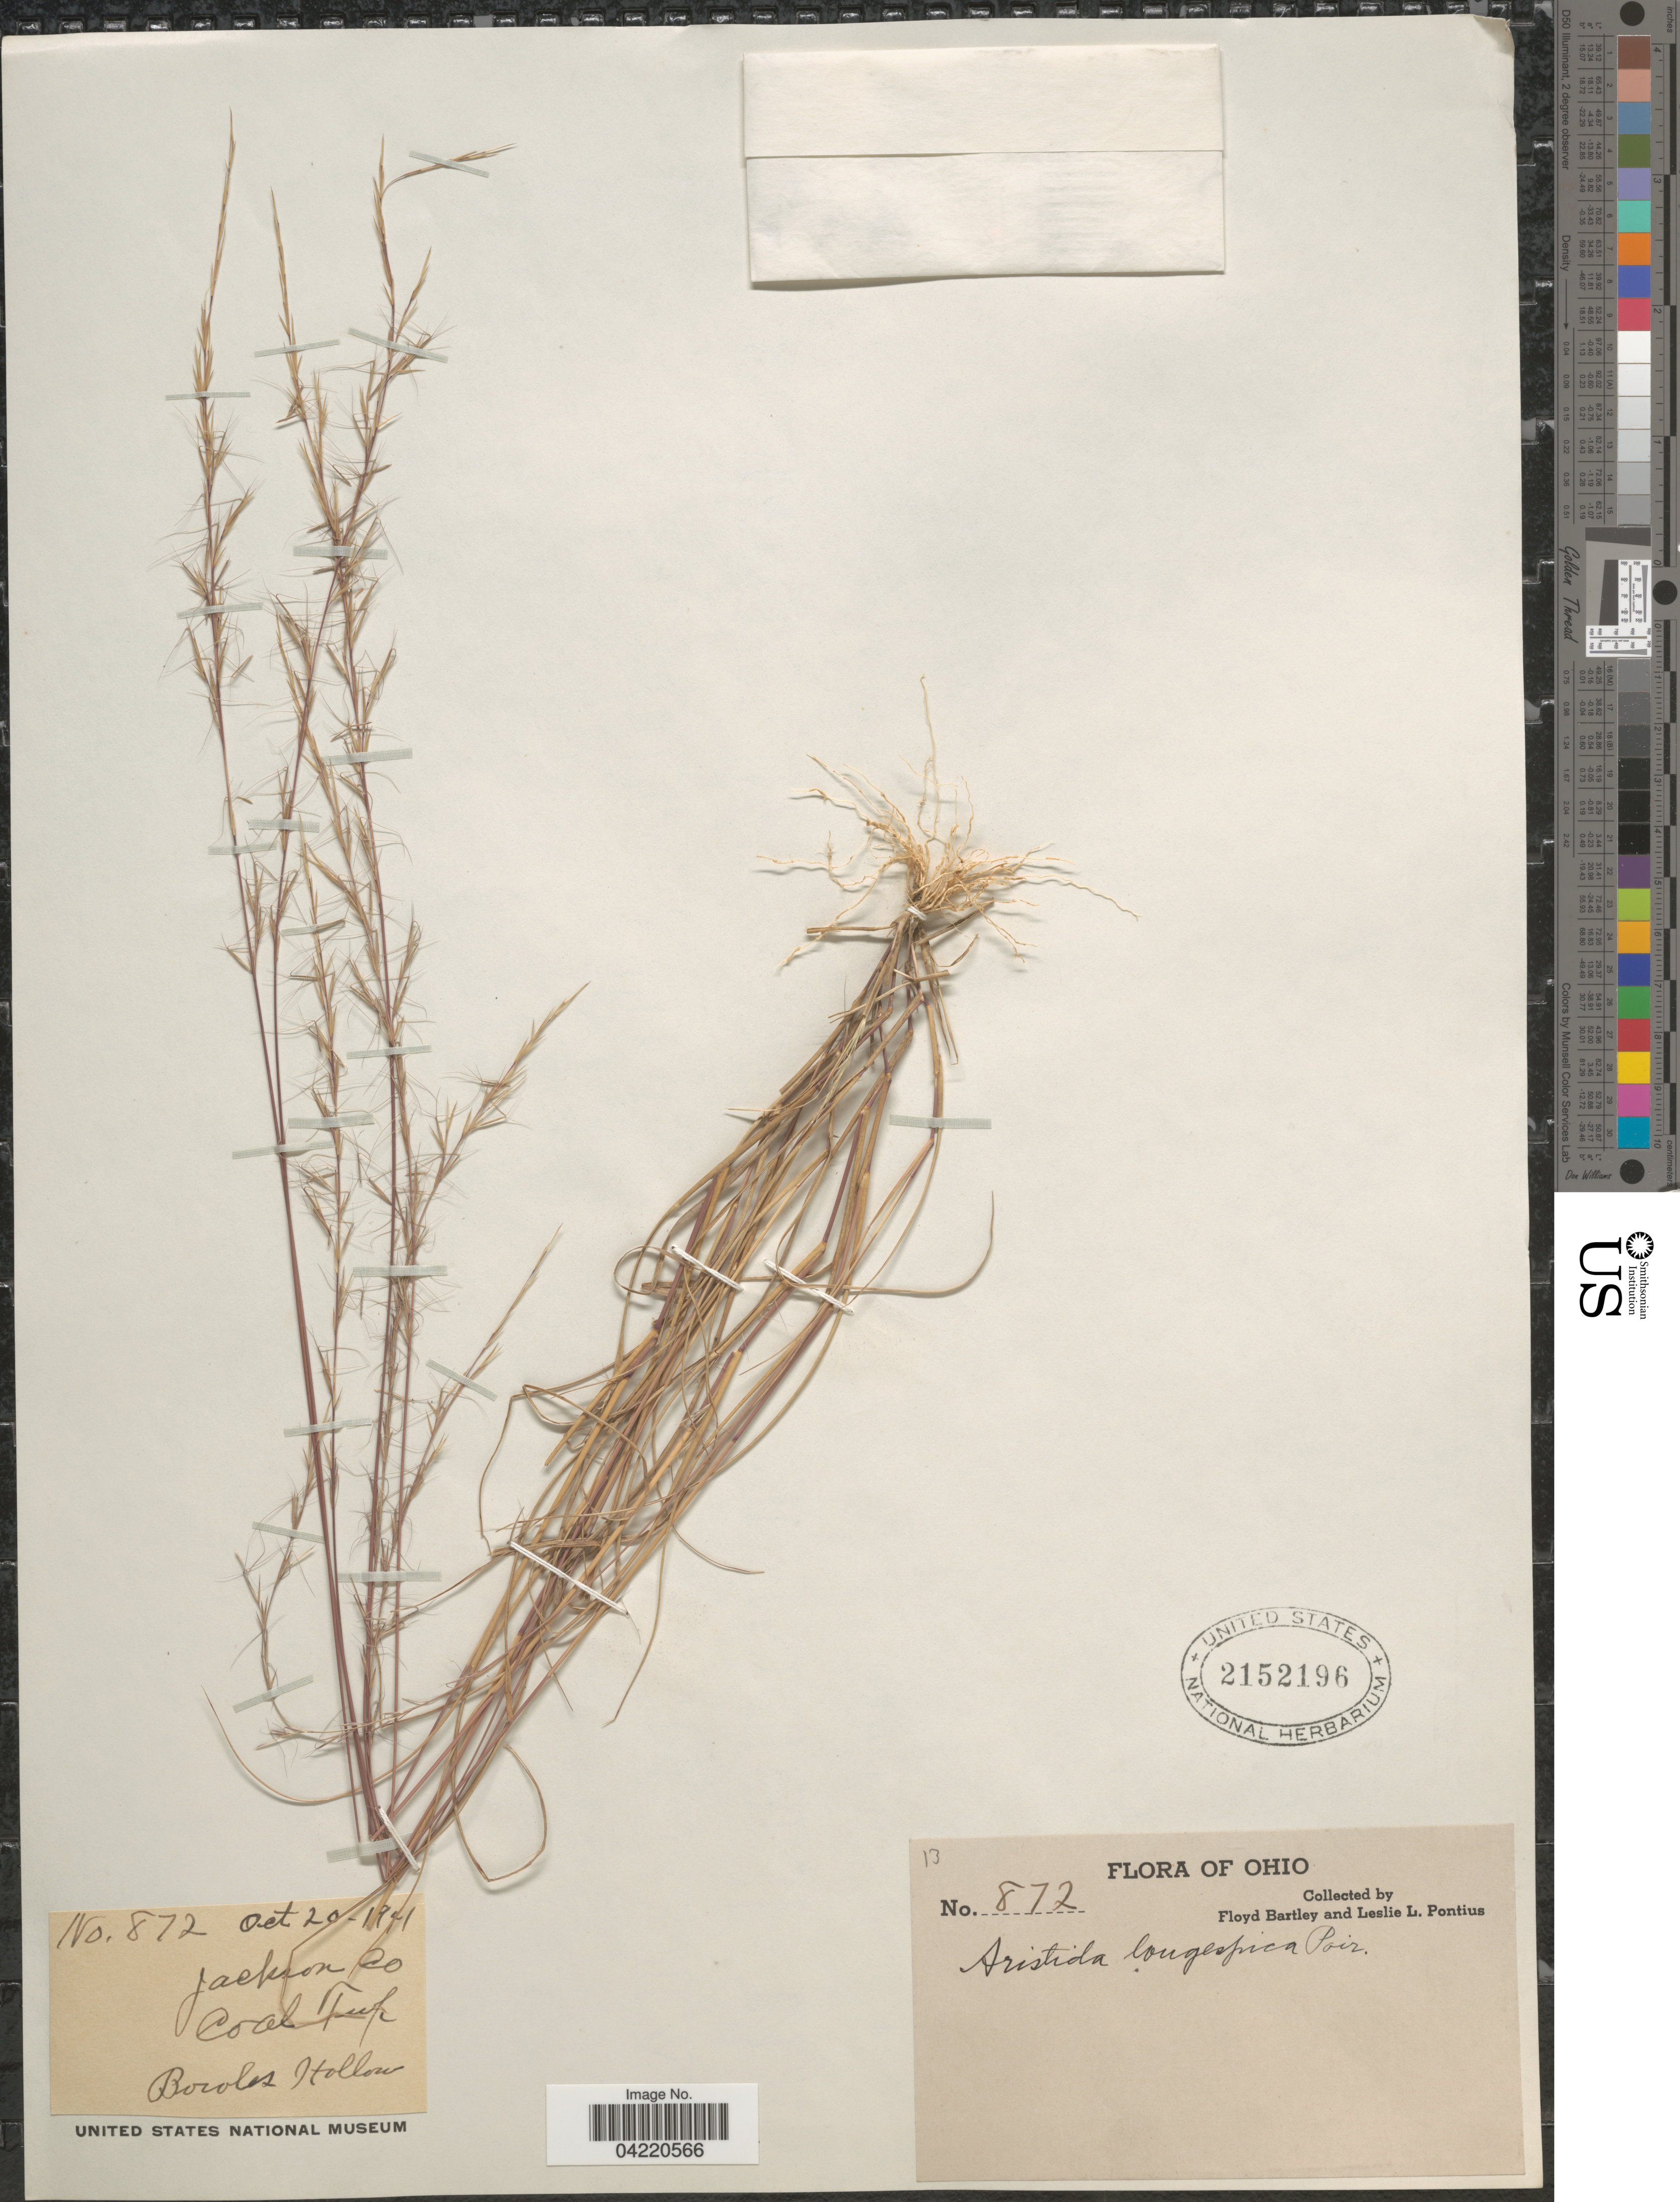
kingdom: Plantae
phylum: Tracheophyta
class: Liliopsida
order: Poales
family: Poaceae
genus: Aristida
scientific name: Aristida longespica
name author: Poir.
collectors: F. Bartley & L. Pontius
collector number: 872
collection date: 1911-10-20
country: United States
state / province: Ohio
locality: Jackson Co. Coal Twp. Boroles Hollow.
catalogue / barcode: US 2152196